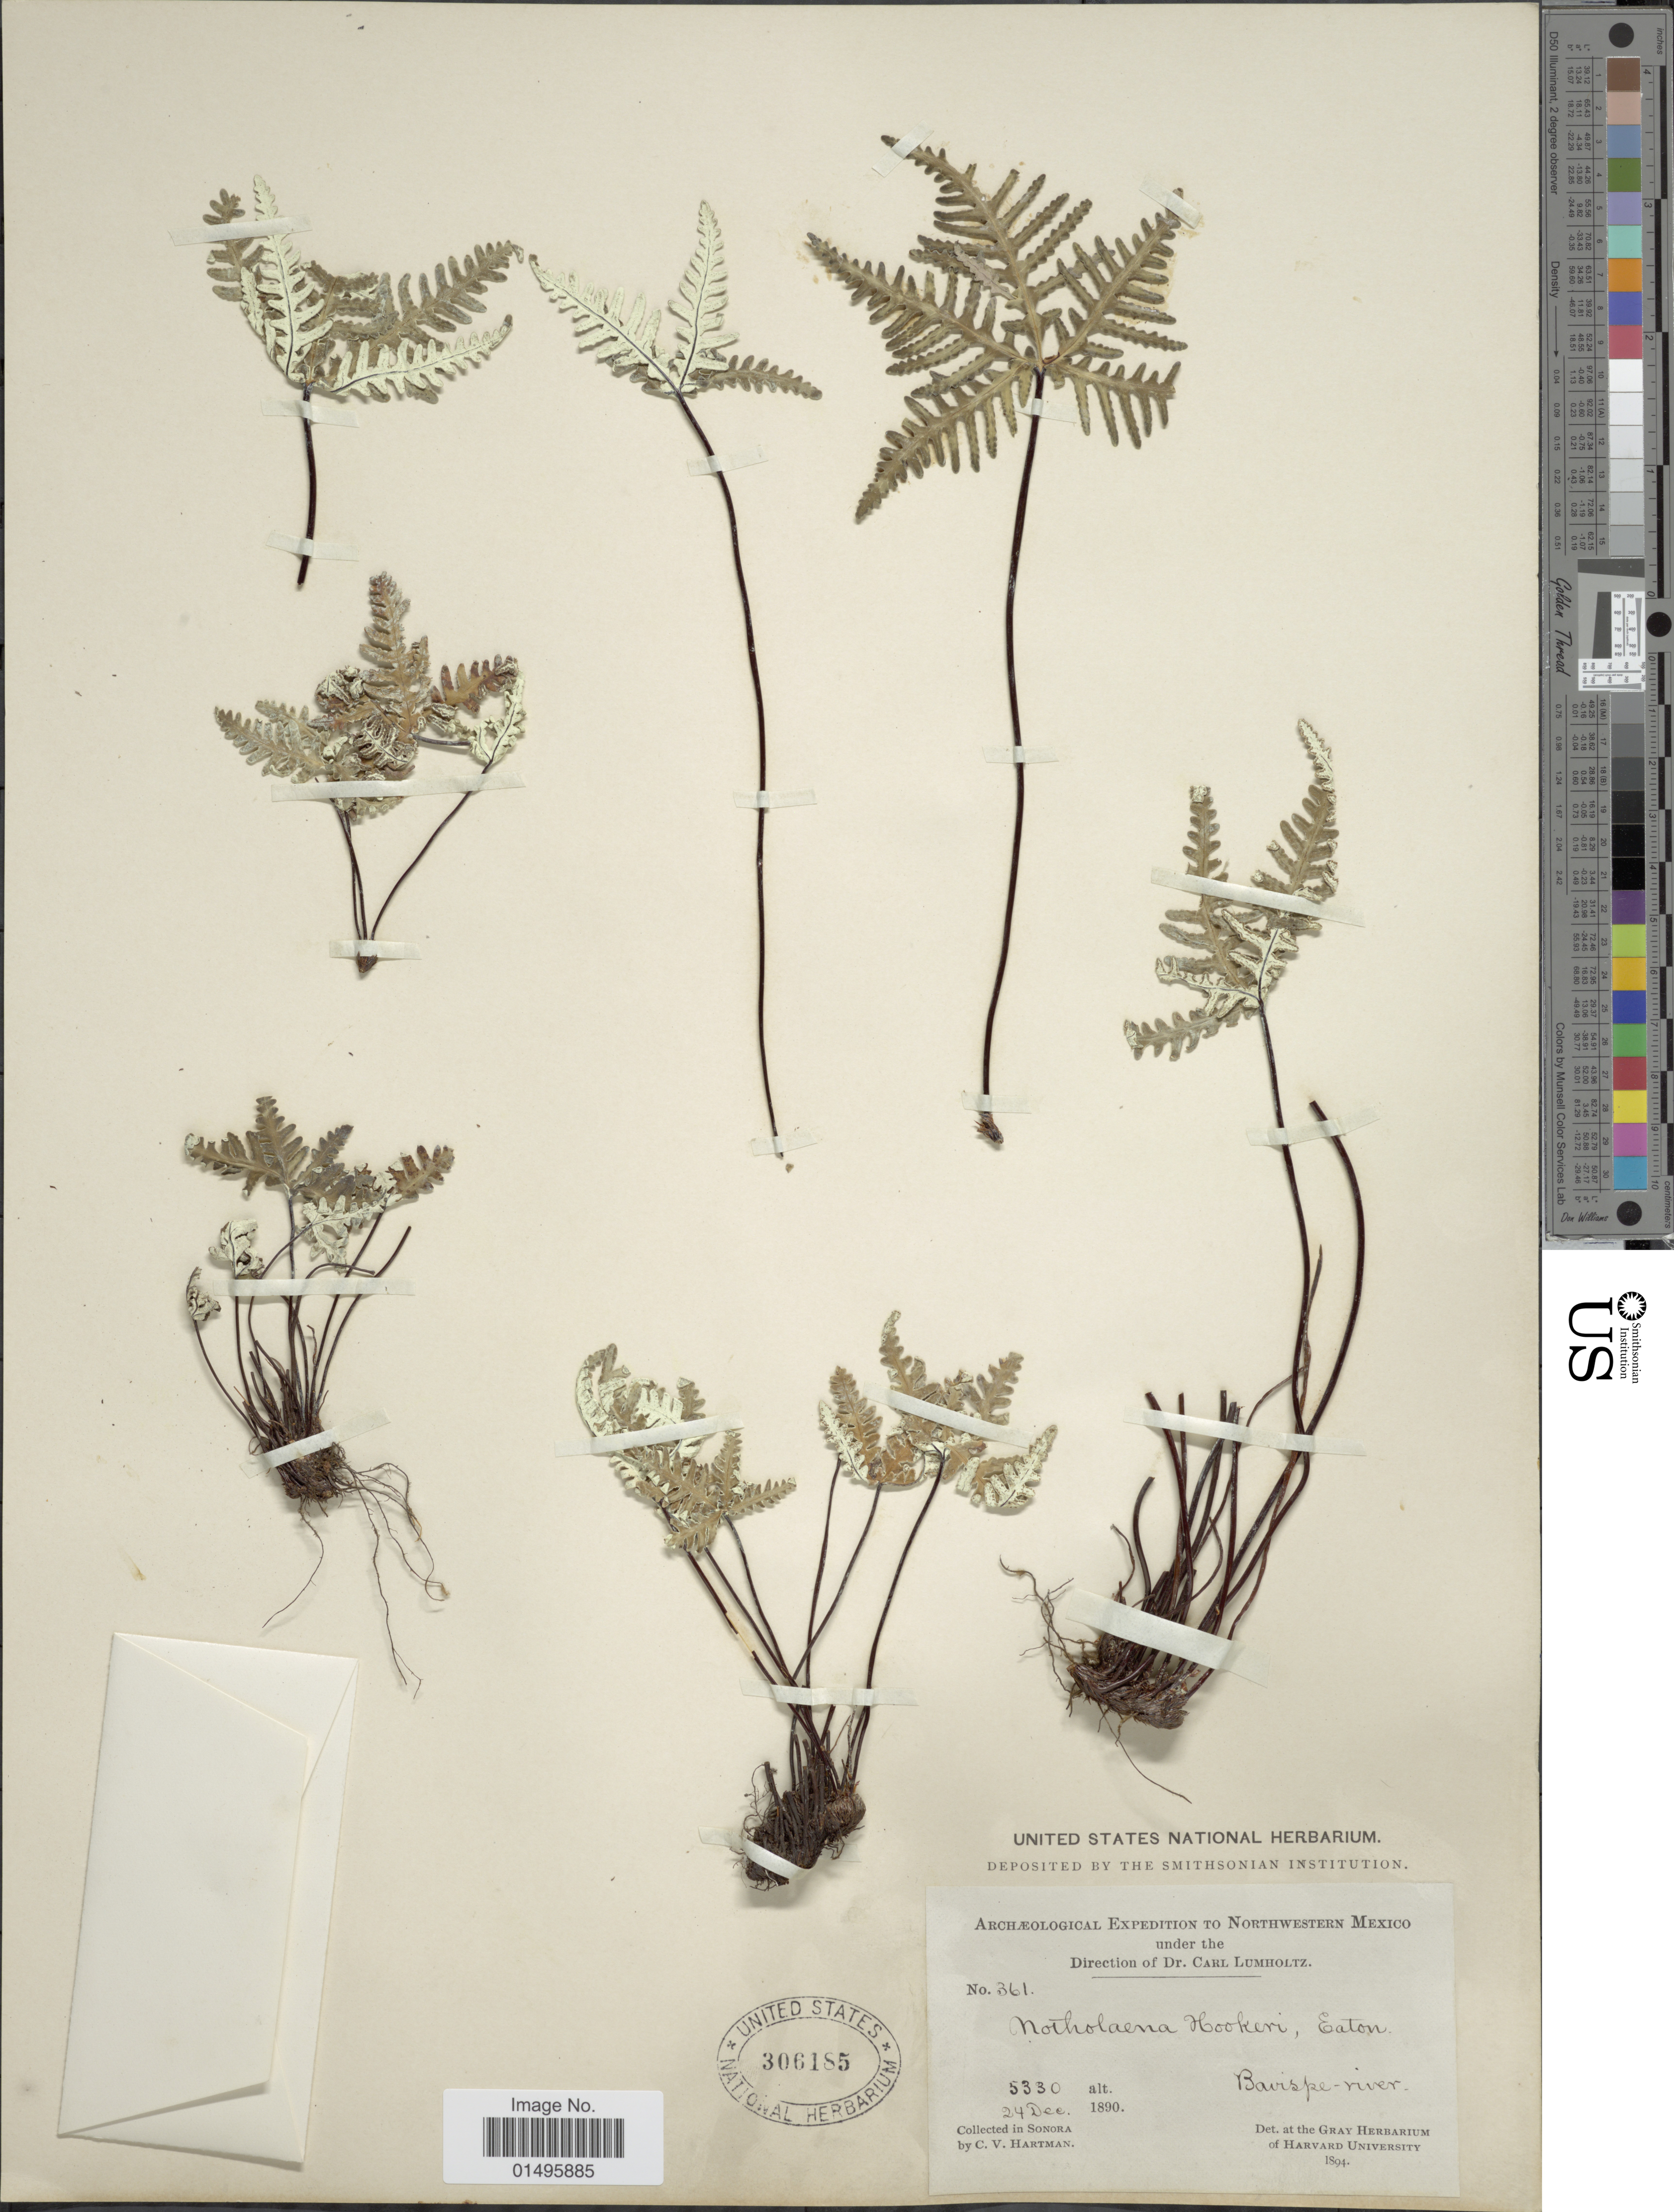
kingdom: Plantae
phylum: Tracheophyta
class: Polypodiopsida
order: Polypodiales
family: Pteridaceae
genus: Notholaena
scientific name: Notholaena standleyi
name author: Maxon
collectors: C. V. Hartman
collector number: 361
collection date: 1890-12-24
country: Mexico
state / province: Sonora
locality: Northwestern Mexico, Bavispe-river.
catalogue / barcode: US 306185